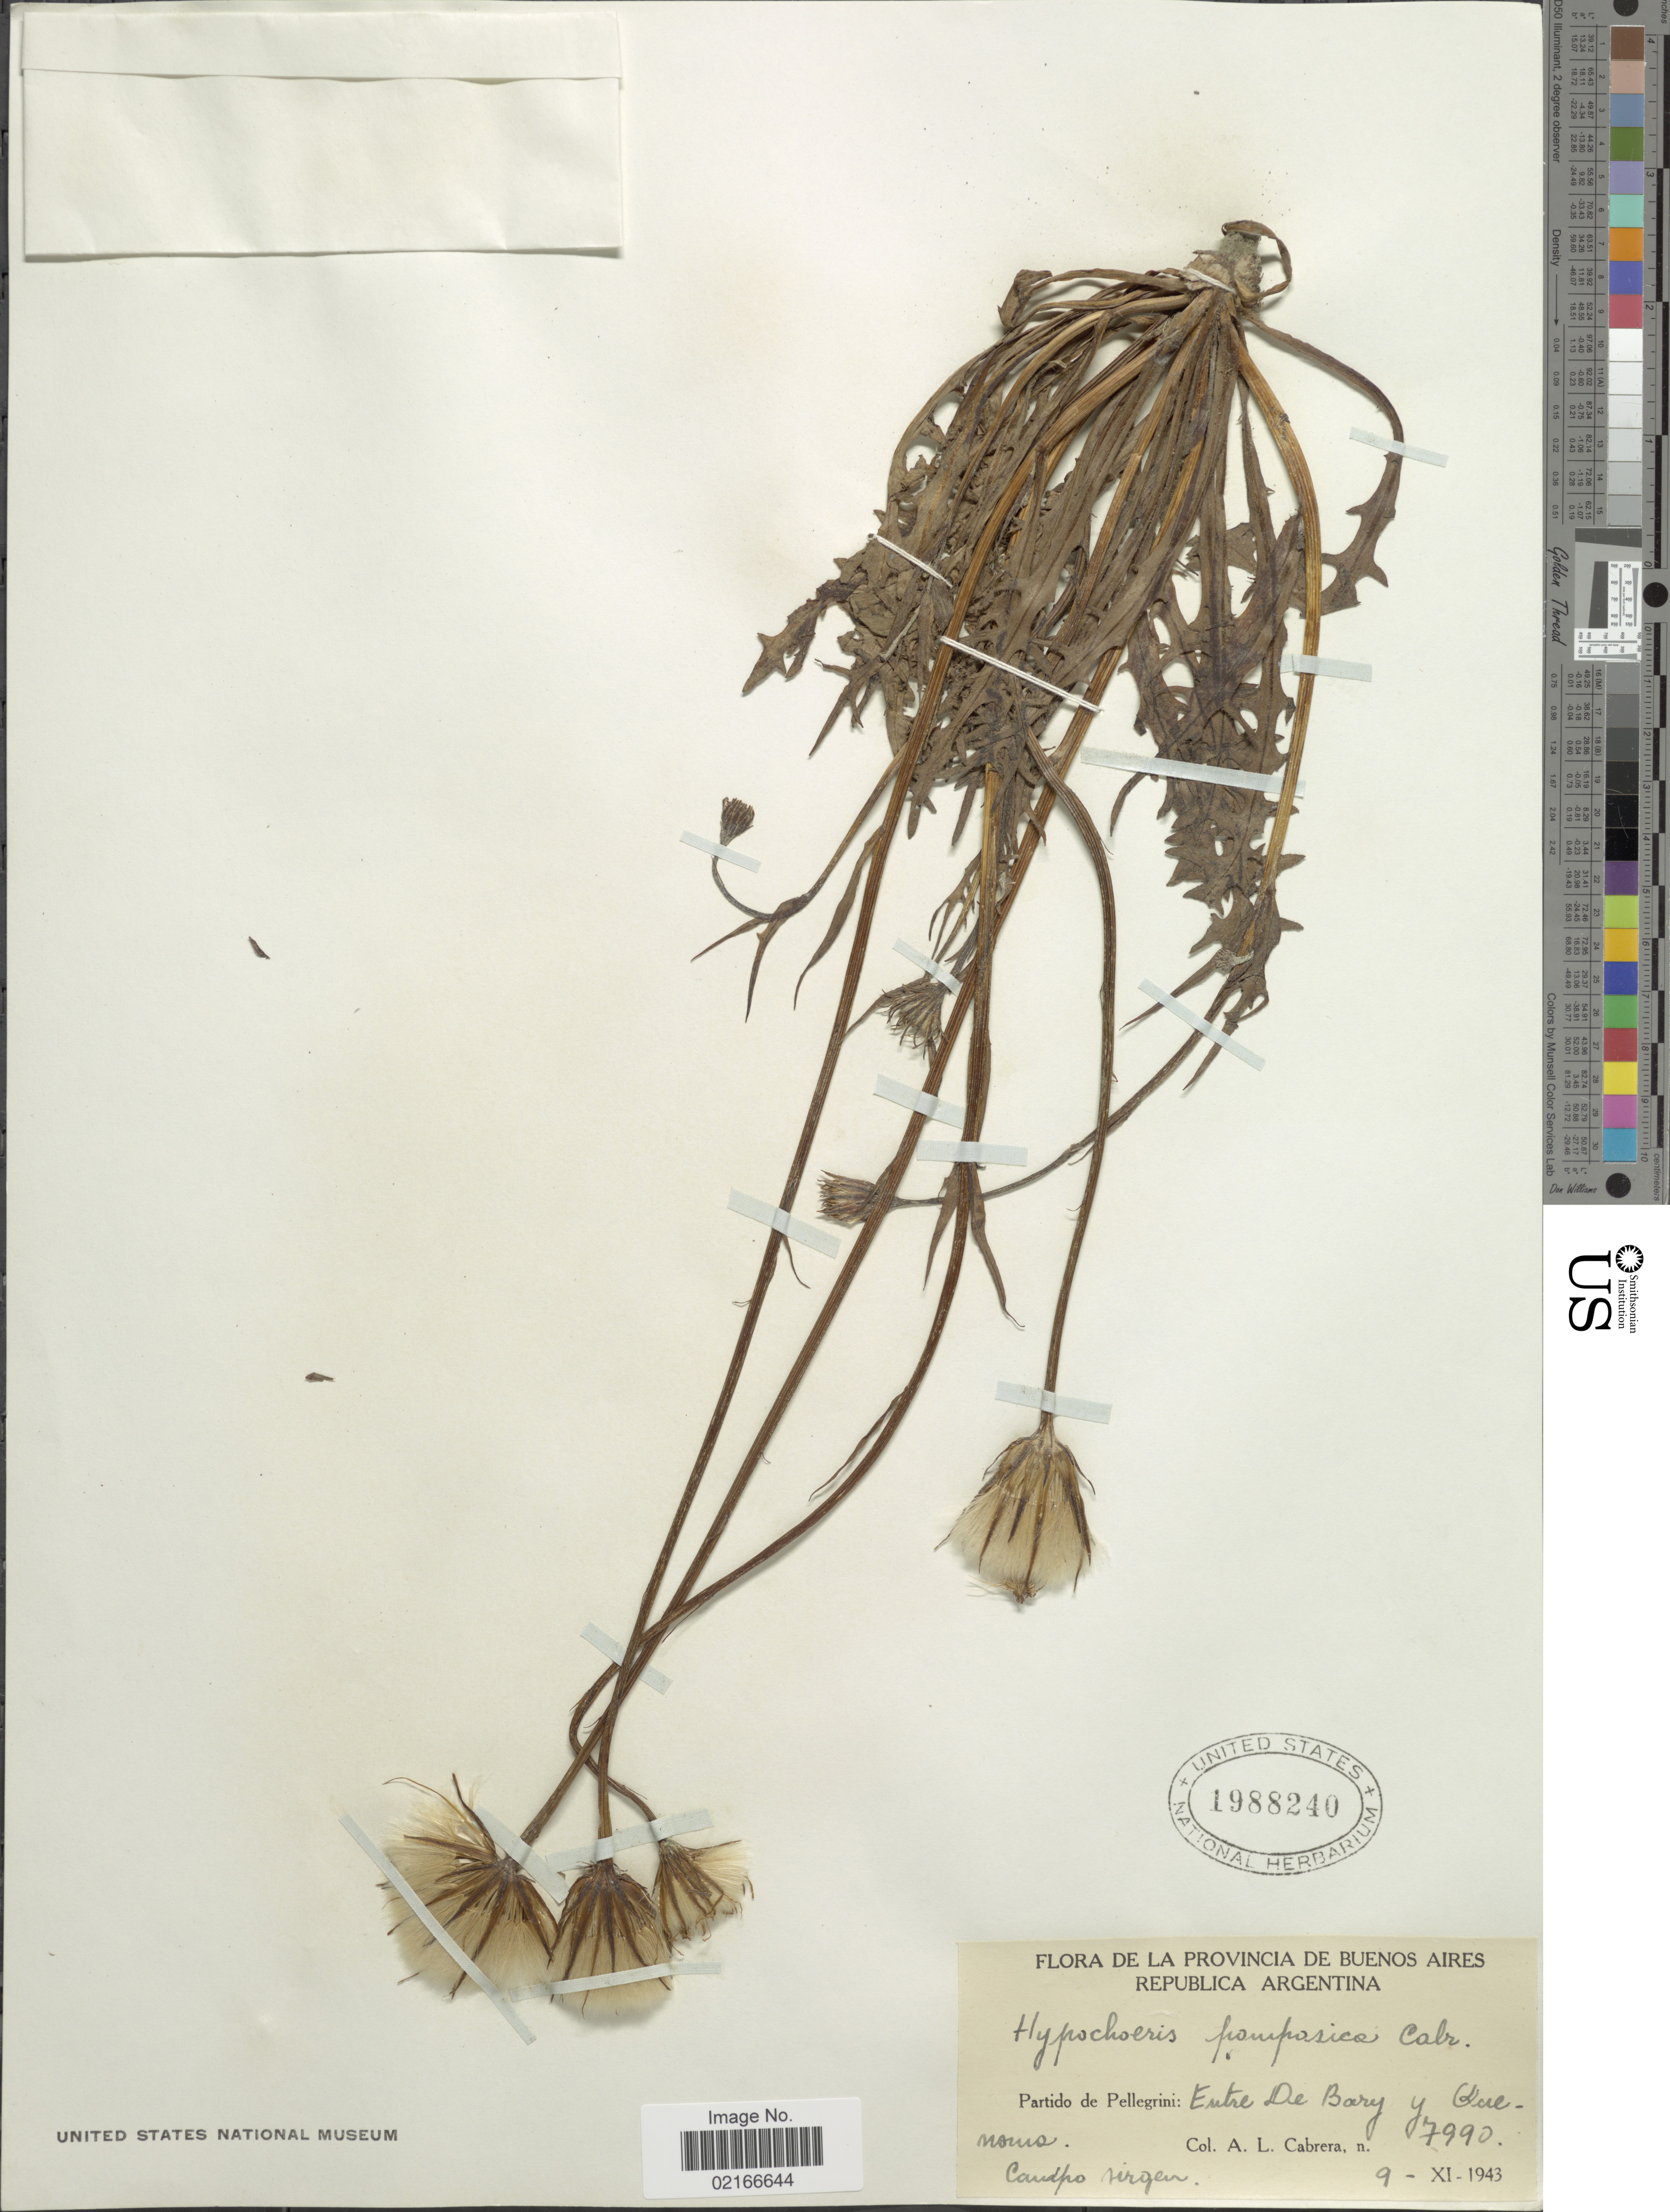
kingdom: Plantae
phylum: Tracheophyta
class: Magnoliopsida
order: Asterales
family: Asteraceae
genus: Hypochaeris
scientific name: Hypochaeris pampasica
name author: Cabrera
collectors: A. L. Cabrera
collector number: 7990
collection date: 1943-11-09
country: Argentina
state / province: Buenos Aires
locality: Partido de Pellegrini: Entre De Bary y Quenuma.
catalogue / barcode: US 1988240